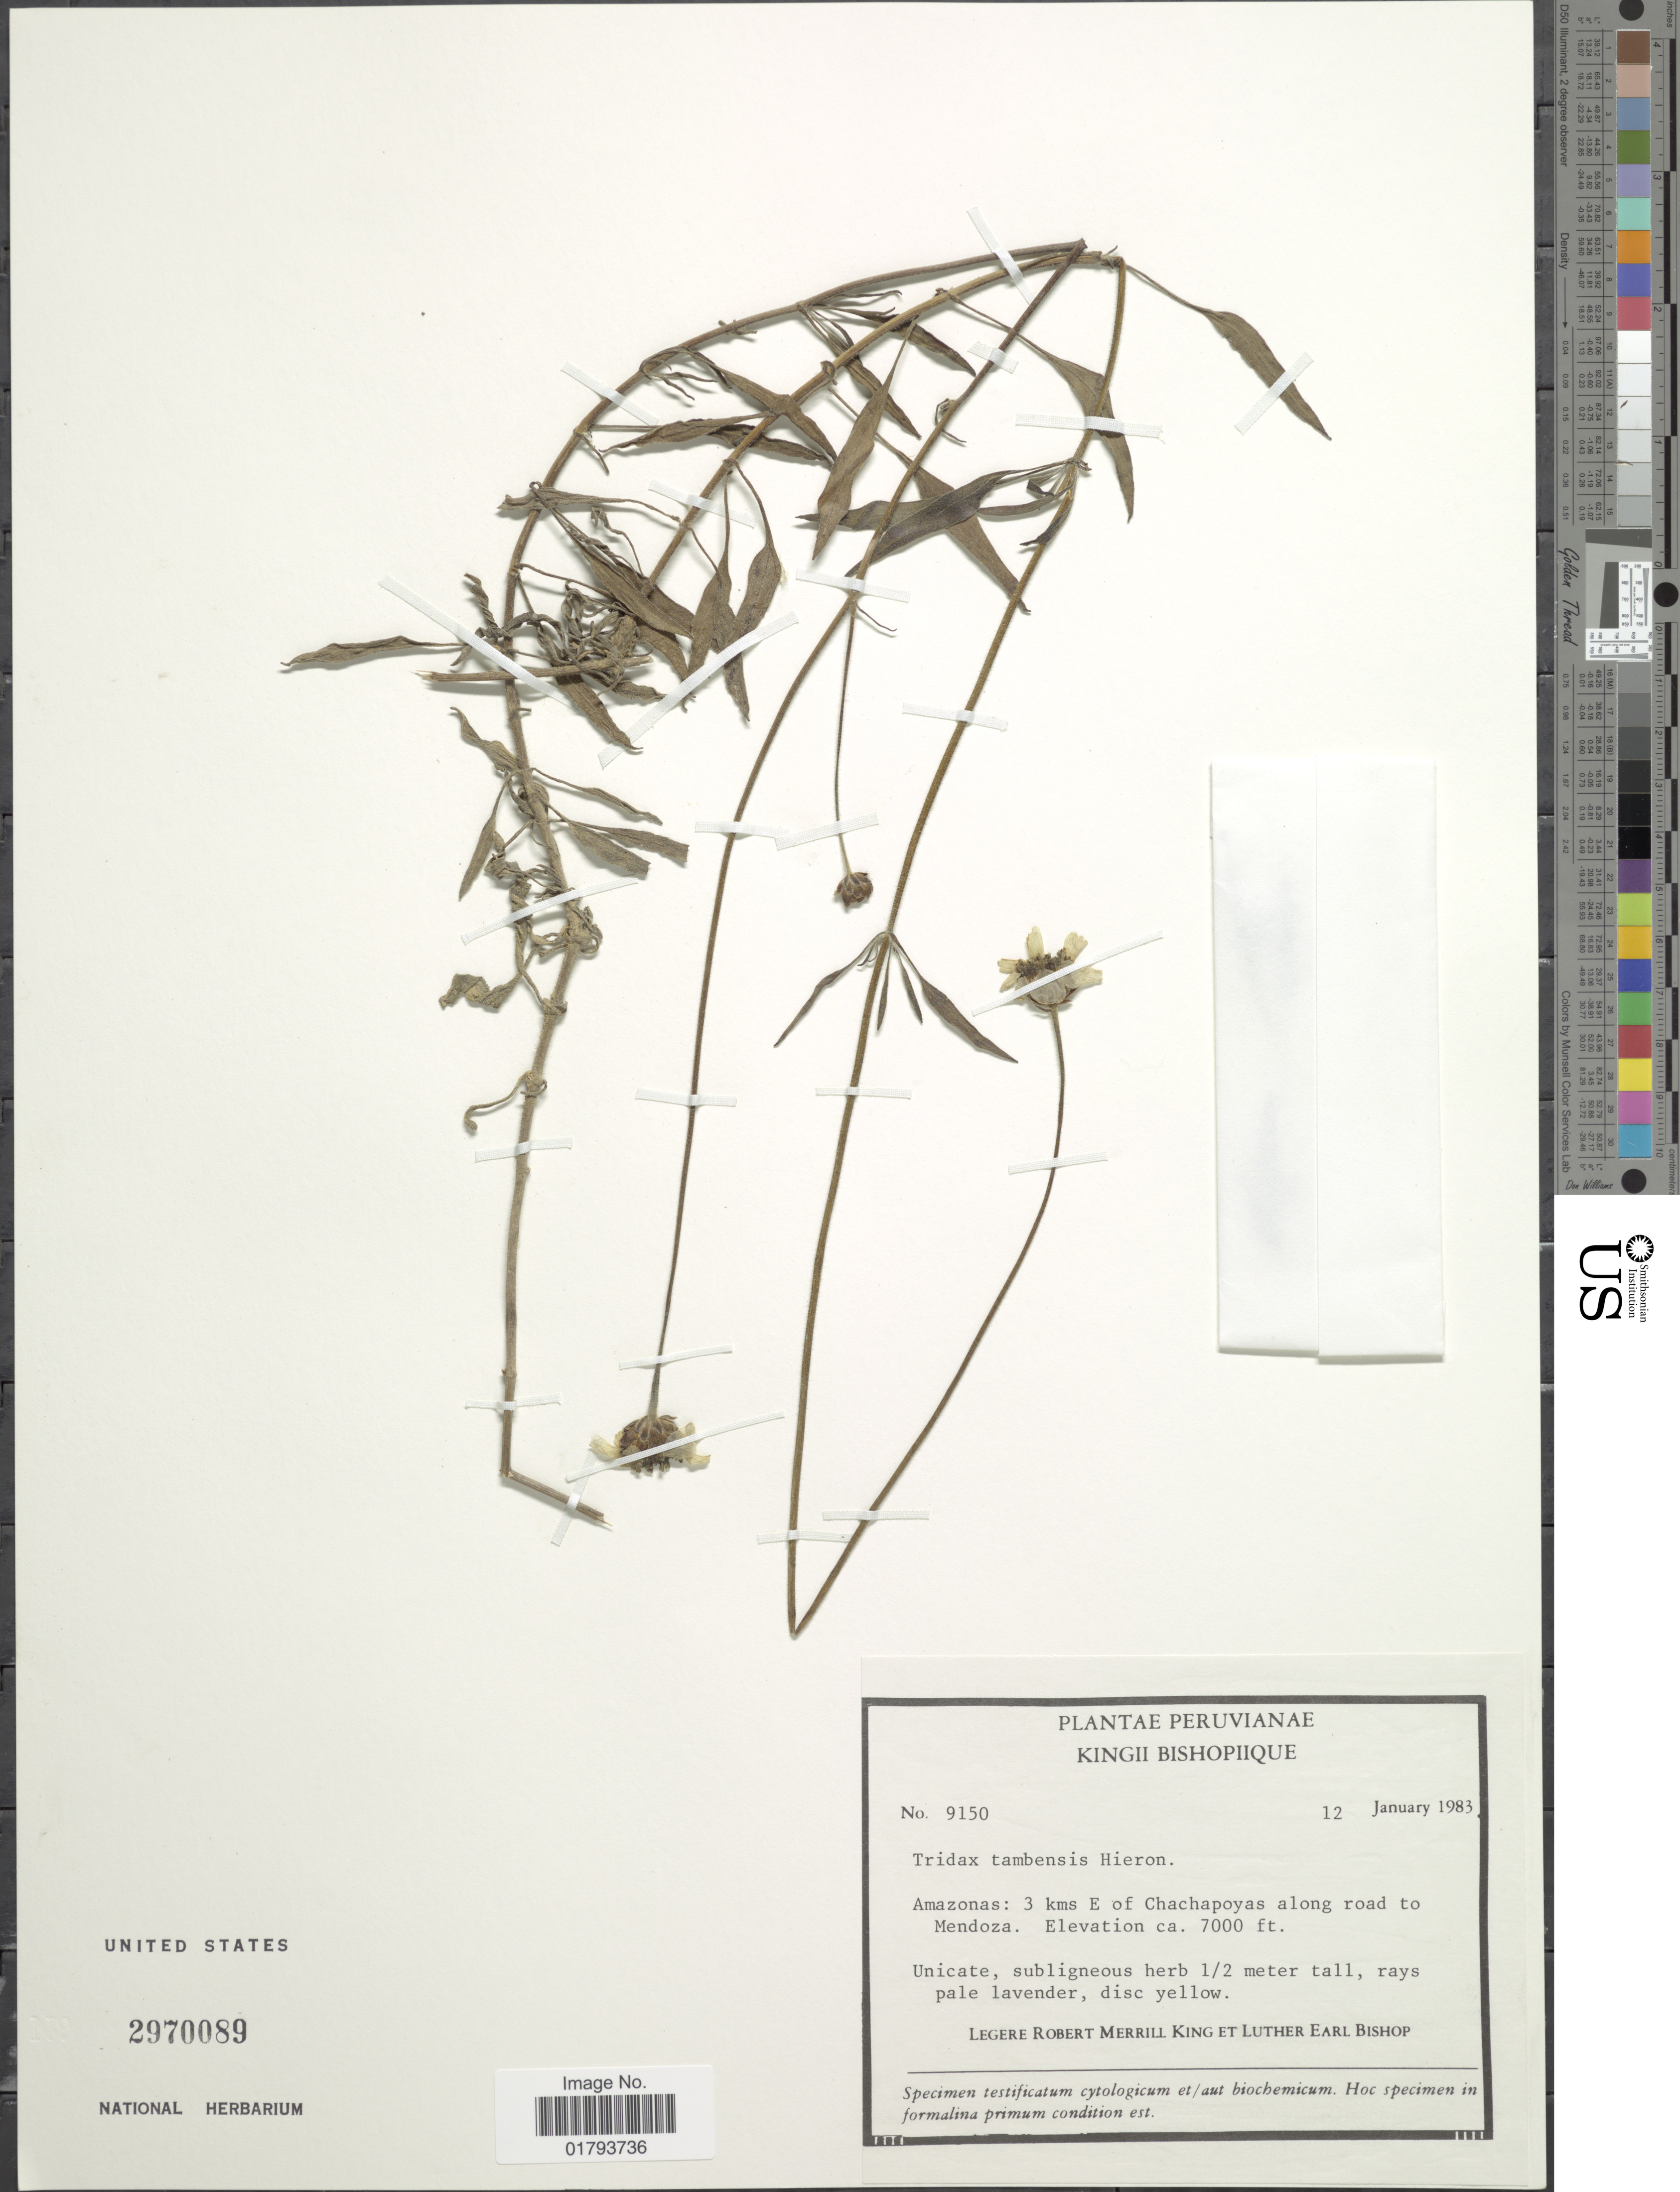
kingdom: Plantae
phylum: Tracheophyta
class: Magnoliopsida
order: Asterales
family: Asteraceae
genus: Tridax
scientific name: Tridax stuebelii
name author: Hieron.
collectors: R. M. King & L. E. Bishop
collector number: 9150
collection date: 1983-01-12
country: Peru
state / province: Amazonas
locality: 3 kms E of Chachapoyas along road to Mendoza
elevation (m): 2134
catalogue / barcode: US 2970089